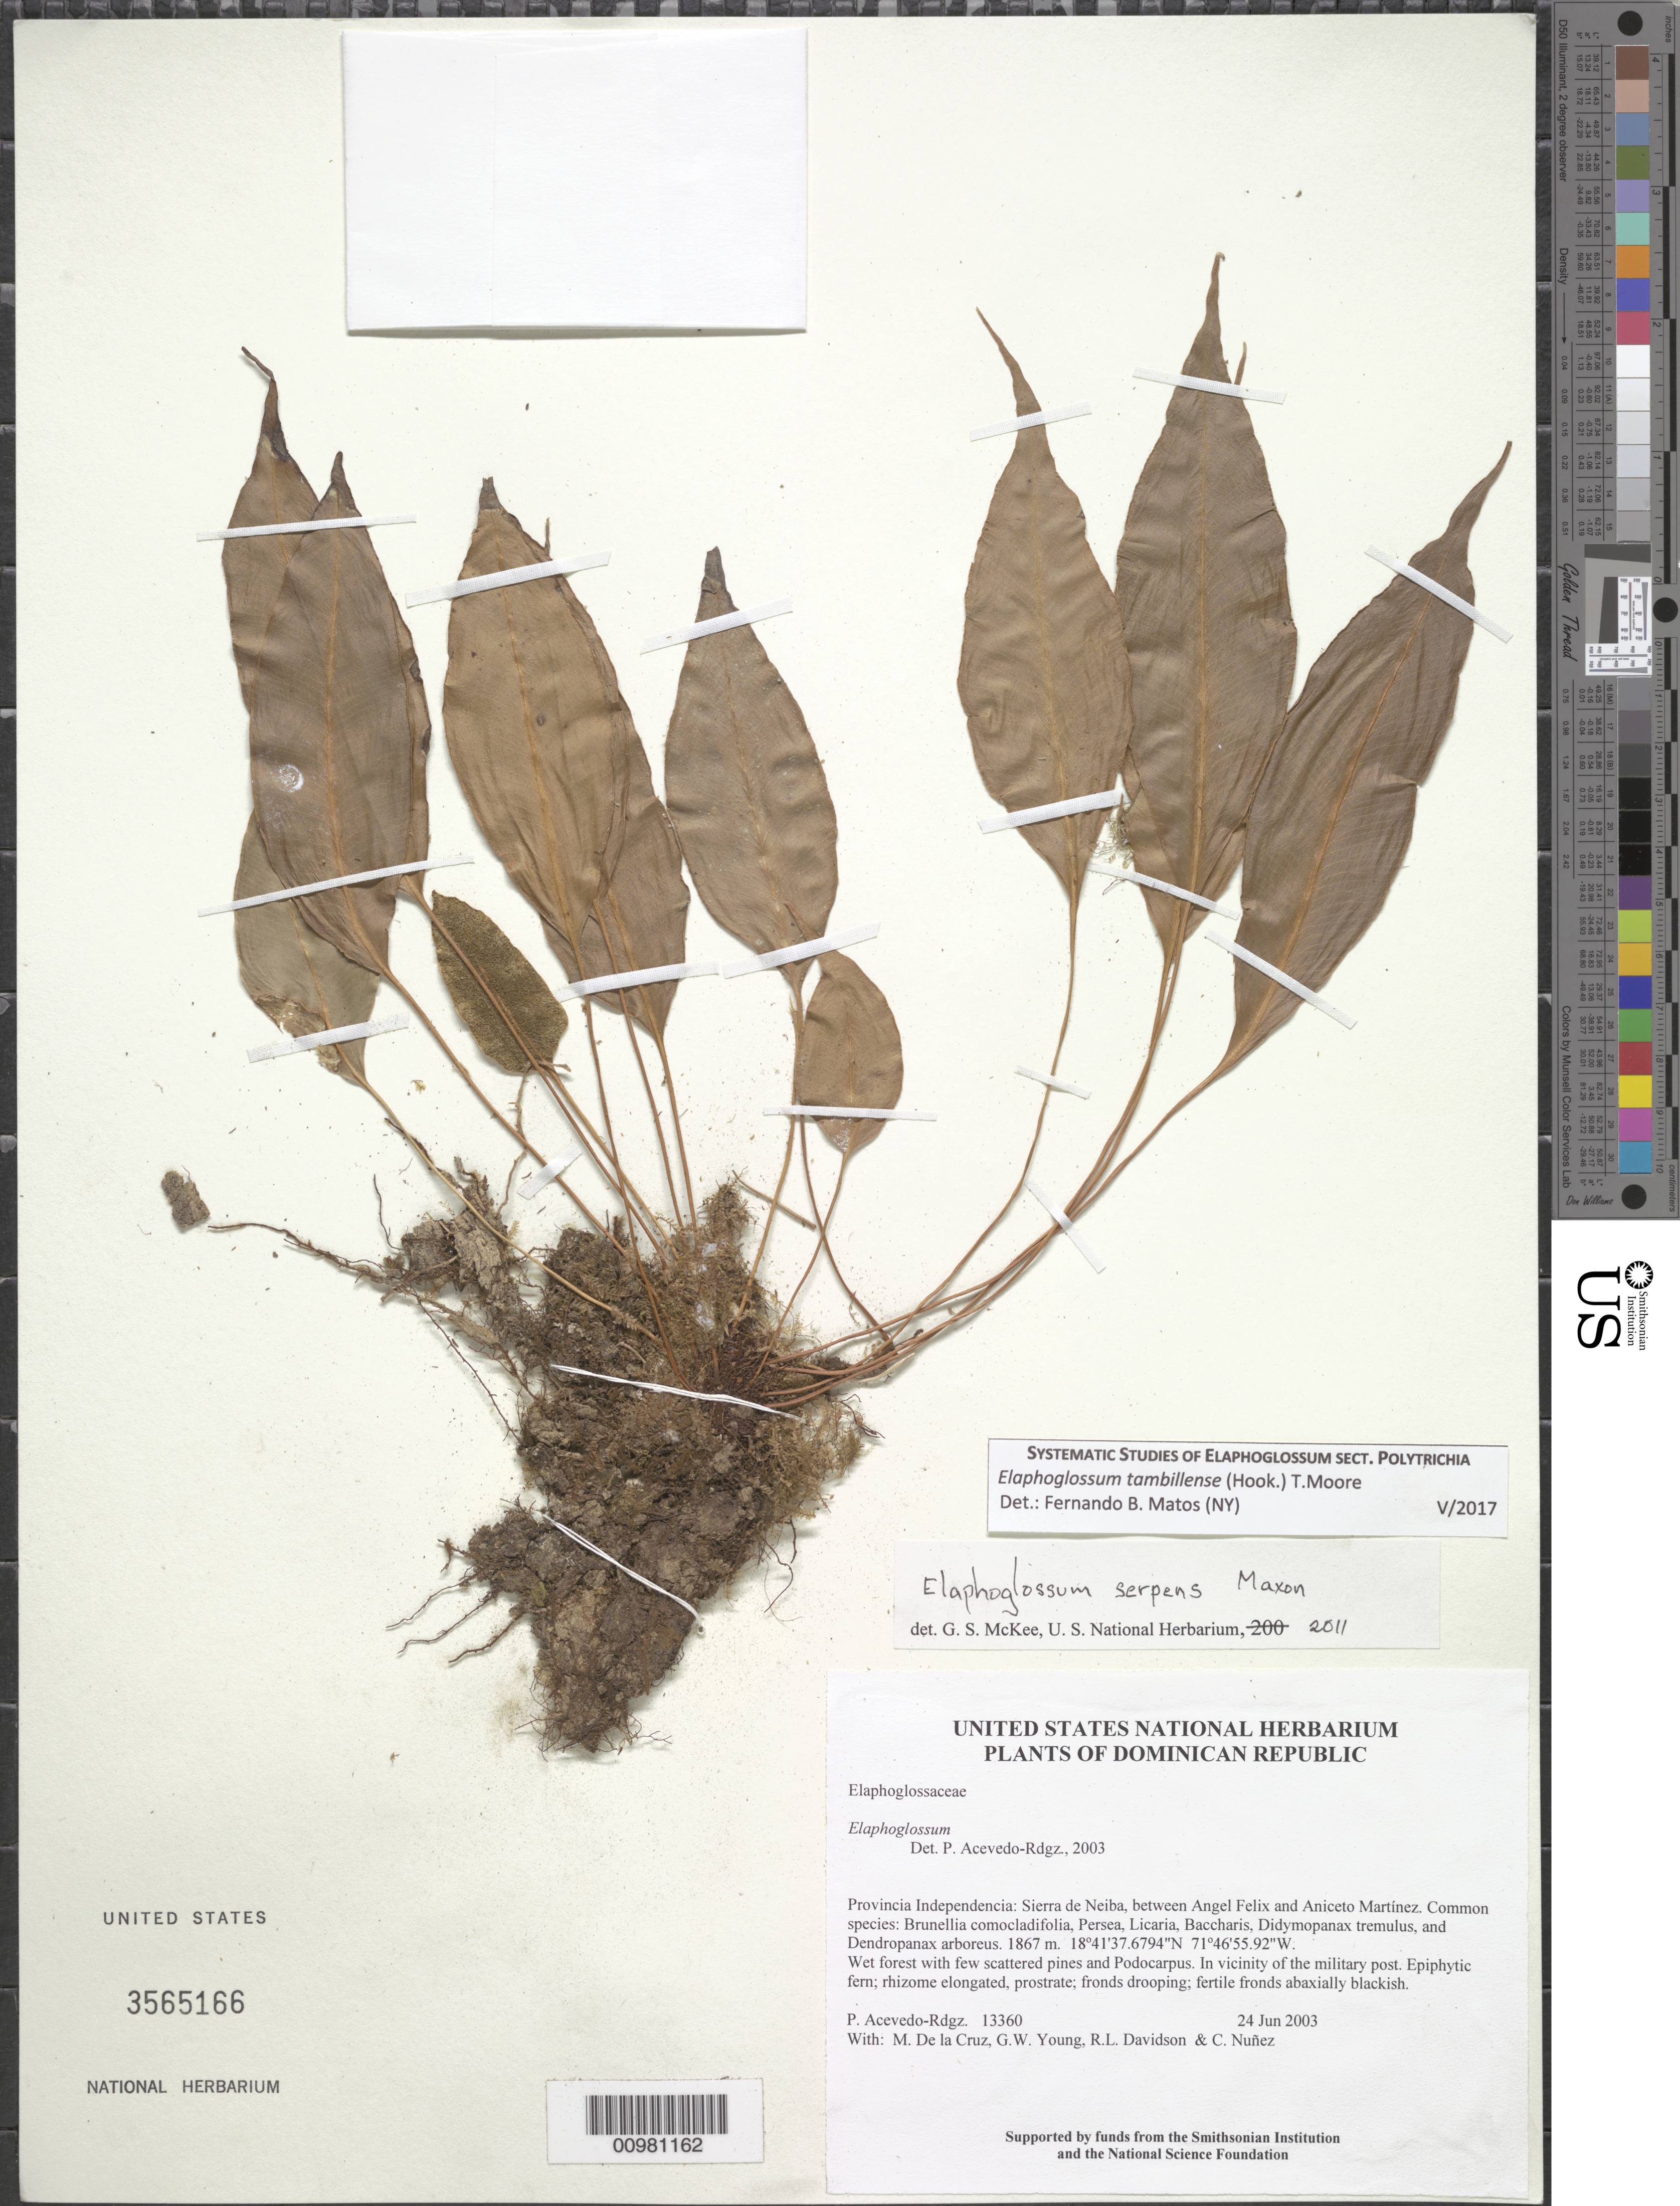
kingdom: Plantae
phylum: Tracheophyta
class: Polypodiopsida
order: Polypodiales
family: Dryopteridaceae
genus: Elaphoglossum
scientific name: Elaphoglossum serpens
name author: Maxon & C.V. Morton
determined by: McKee, G. S., (US), NMNH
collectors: P. Acevedo-Rodr., M. de la Cruz, J. Rawlins, G. Young, R. Davidson & C. Nunez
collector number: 13360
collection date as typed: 24 Jun 2003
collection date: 2003-06-24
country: Dominican Republic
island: Hispaniola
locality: Provincia Independencia: Sierra de Neiba, between Angel Felix and Aniceto Martínez. Common species: Brunellia comocladifolia, Persea, Licaria, Baccharis, Didymopanax tremulus, and Dendropanax arboreus.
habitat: Wet forest with few scattered pines and Podocarpus. In vicinity of the military post.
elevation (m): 1867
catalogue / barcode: US 3565166